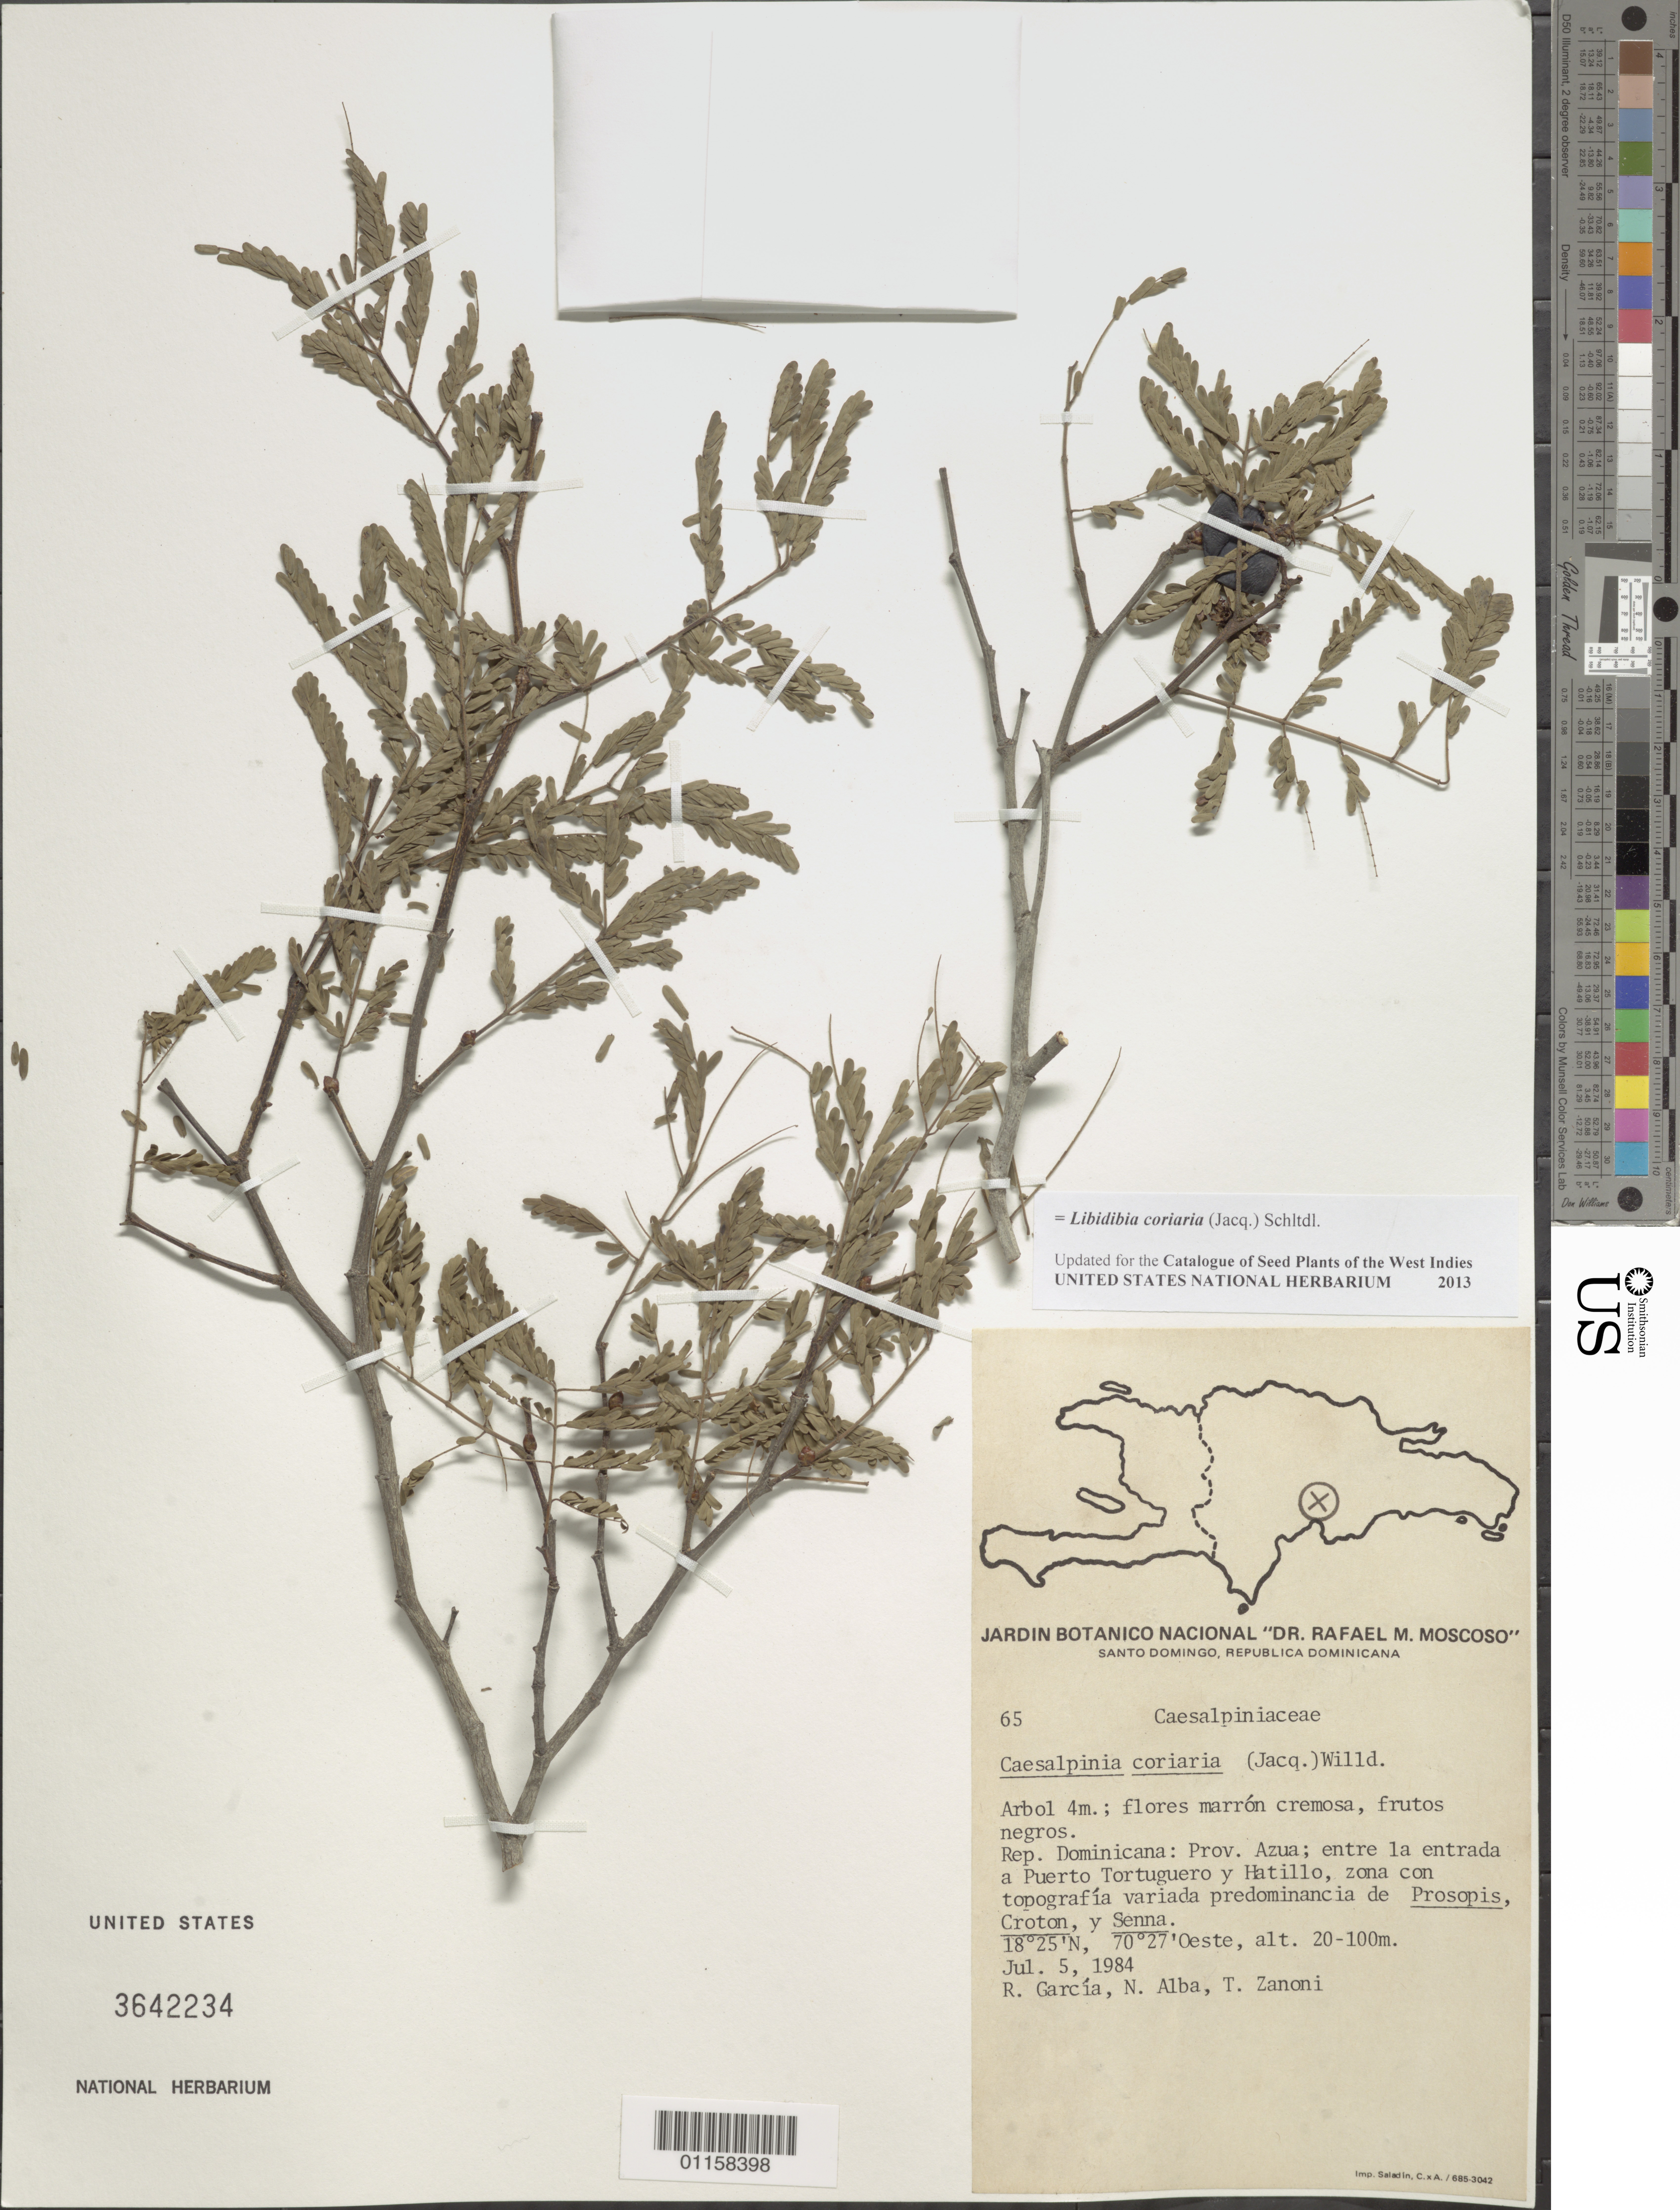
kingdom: Plantae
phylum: Tracheophyta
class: Magnoliopsida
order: Fabales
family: Fabaceae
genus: Libidibia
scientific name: Libidibia coriaria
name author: (Jacq.) Schltdl.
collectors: R. García, N. Alba & T. A. Zanoni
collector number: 65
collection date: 1984-07-05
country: Dominican Republic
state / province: Azua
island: Hispaniola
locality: Puerto Tortuguero, entre la entrada y Hatillo.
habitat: Zona con topografía variada predominancia de Prosopis, Croton, Senna.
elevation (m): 20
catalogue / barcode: US 3642234